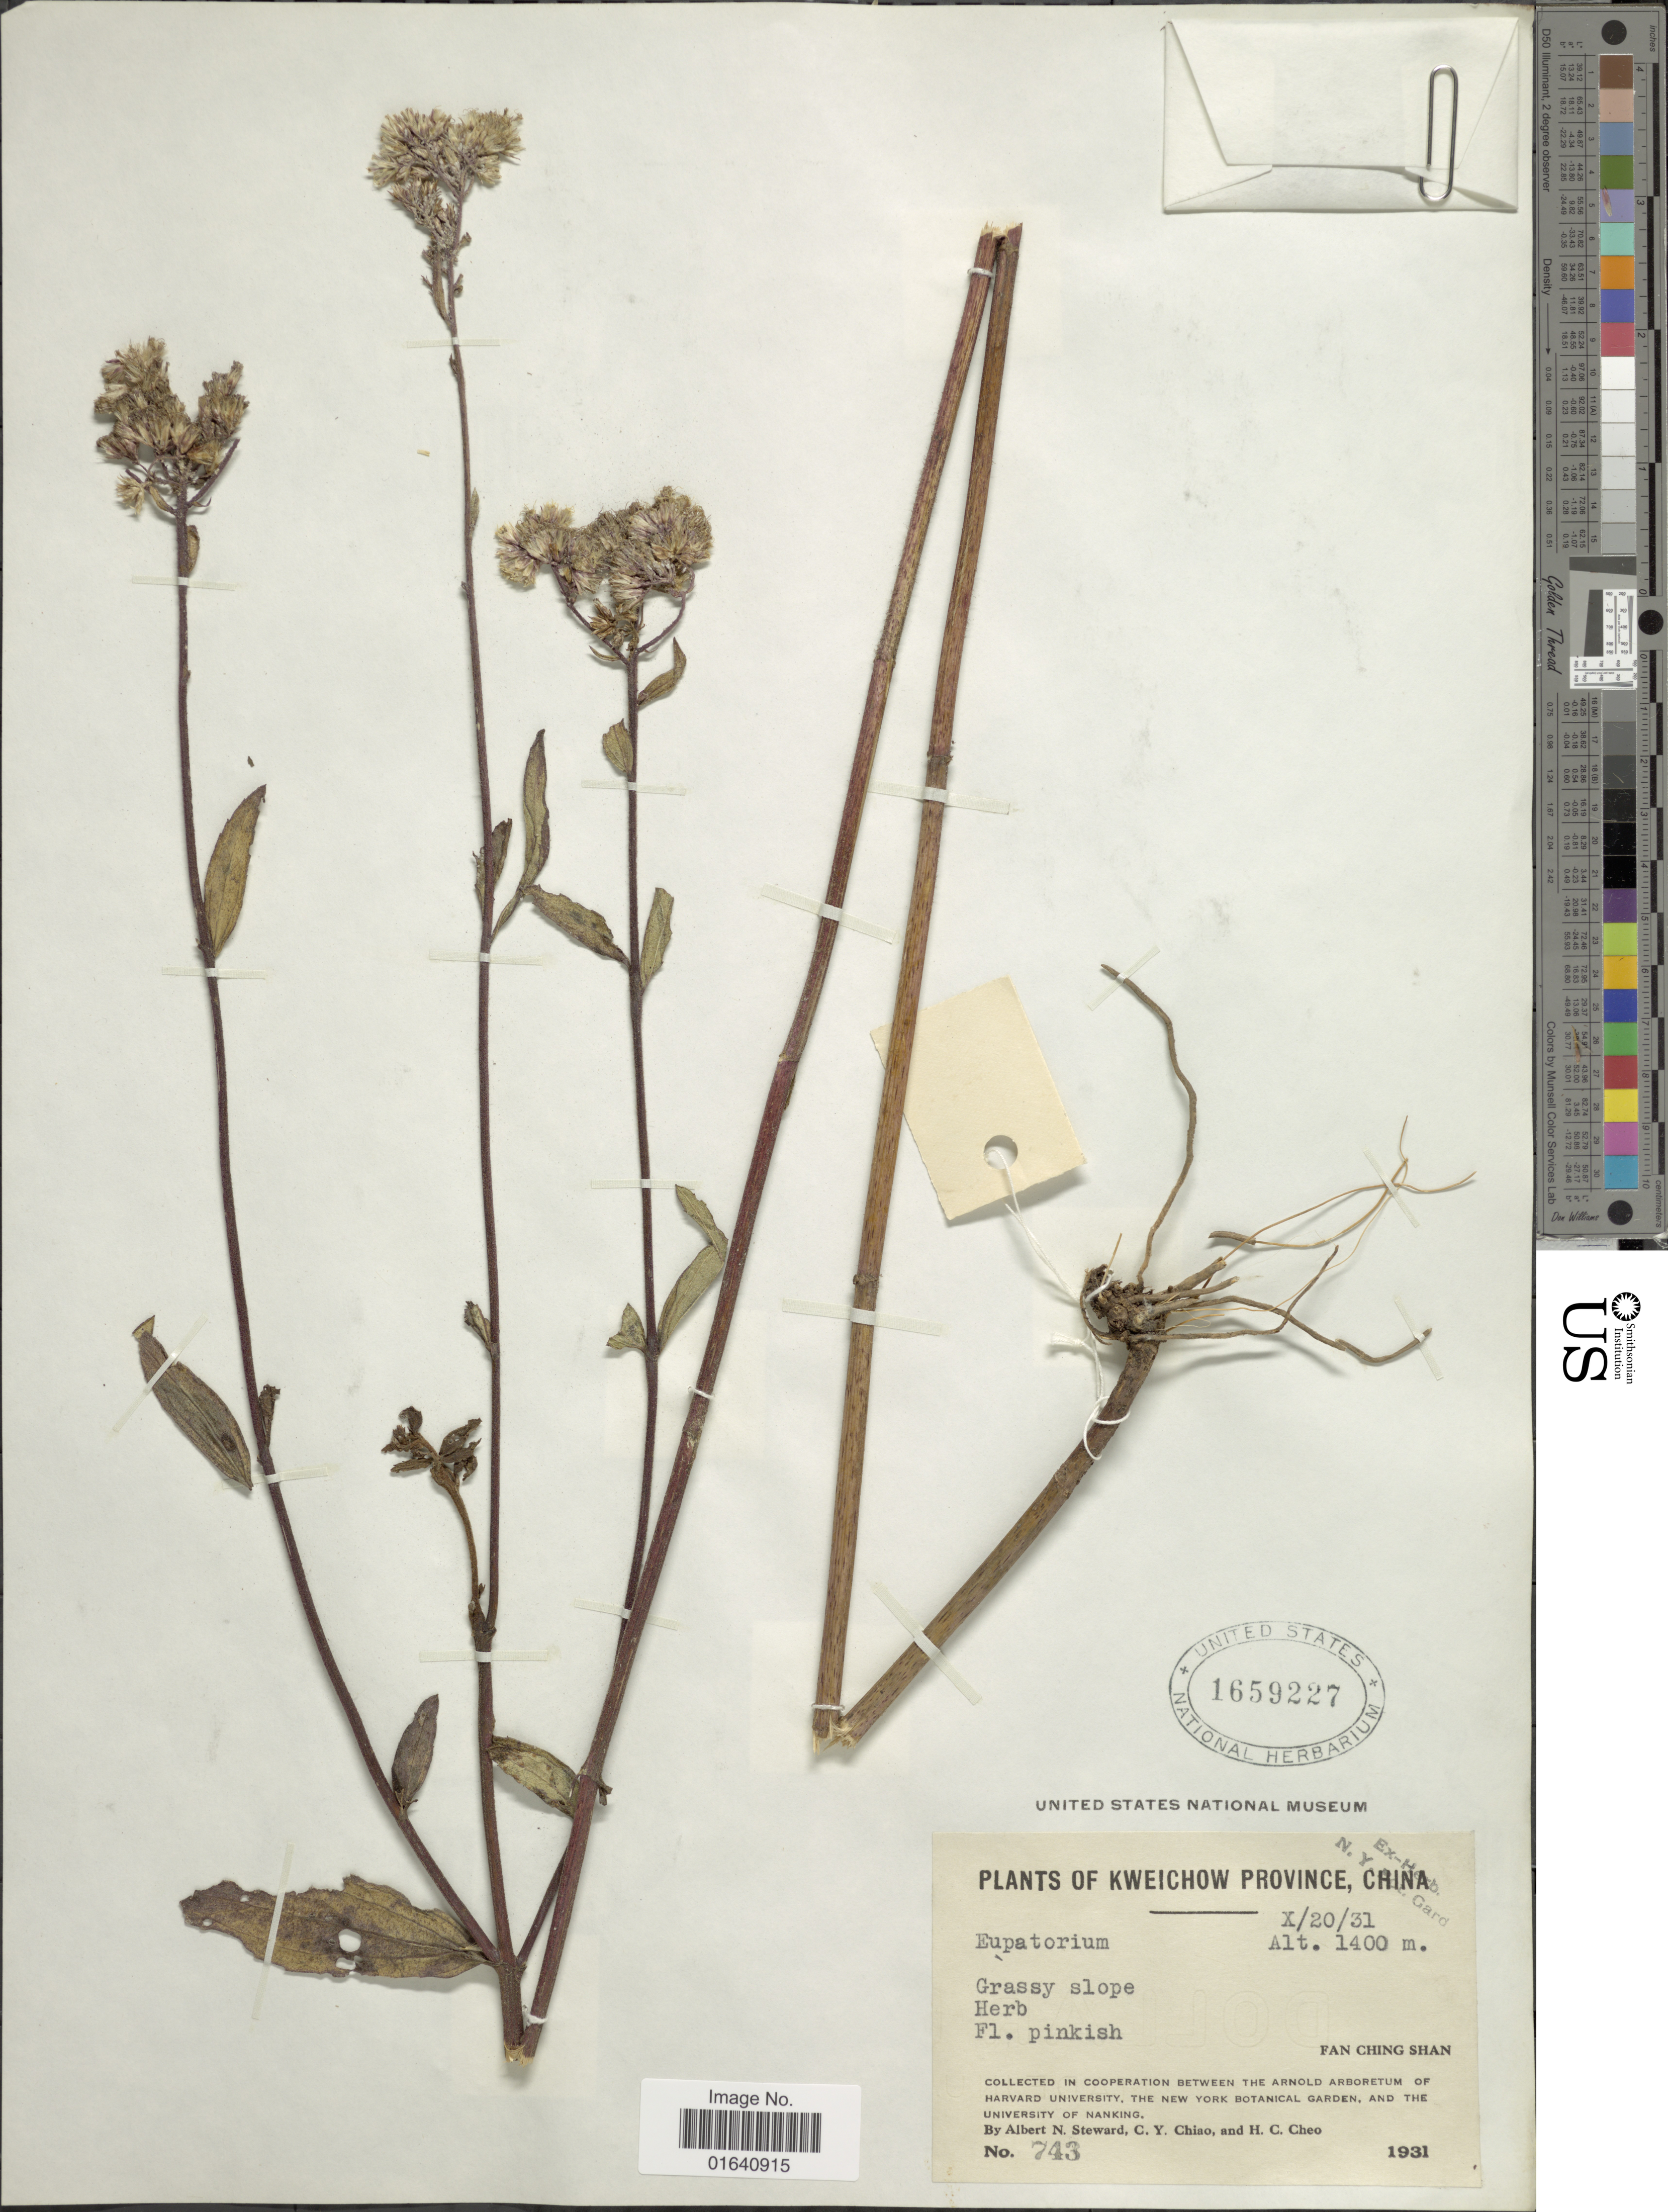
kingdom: Plantae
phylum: Tracheophyta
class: Magnoliopsida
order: Asterales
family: Asteraceae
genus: Eupatorium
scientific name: Eupatorium sp.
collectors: A. N. Steward, C. Y. Chiao & H. Cheo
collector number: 743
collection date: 1931-10-20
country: China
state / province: Guizhou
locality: Kweichow Province, Fan Ching Shan. Grassy slope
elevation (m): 1400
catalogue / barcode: US 1659227